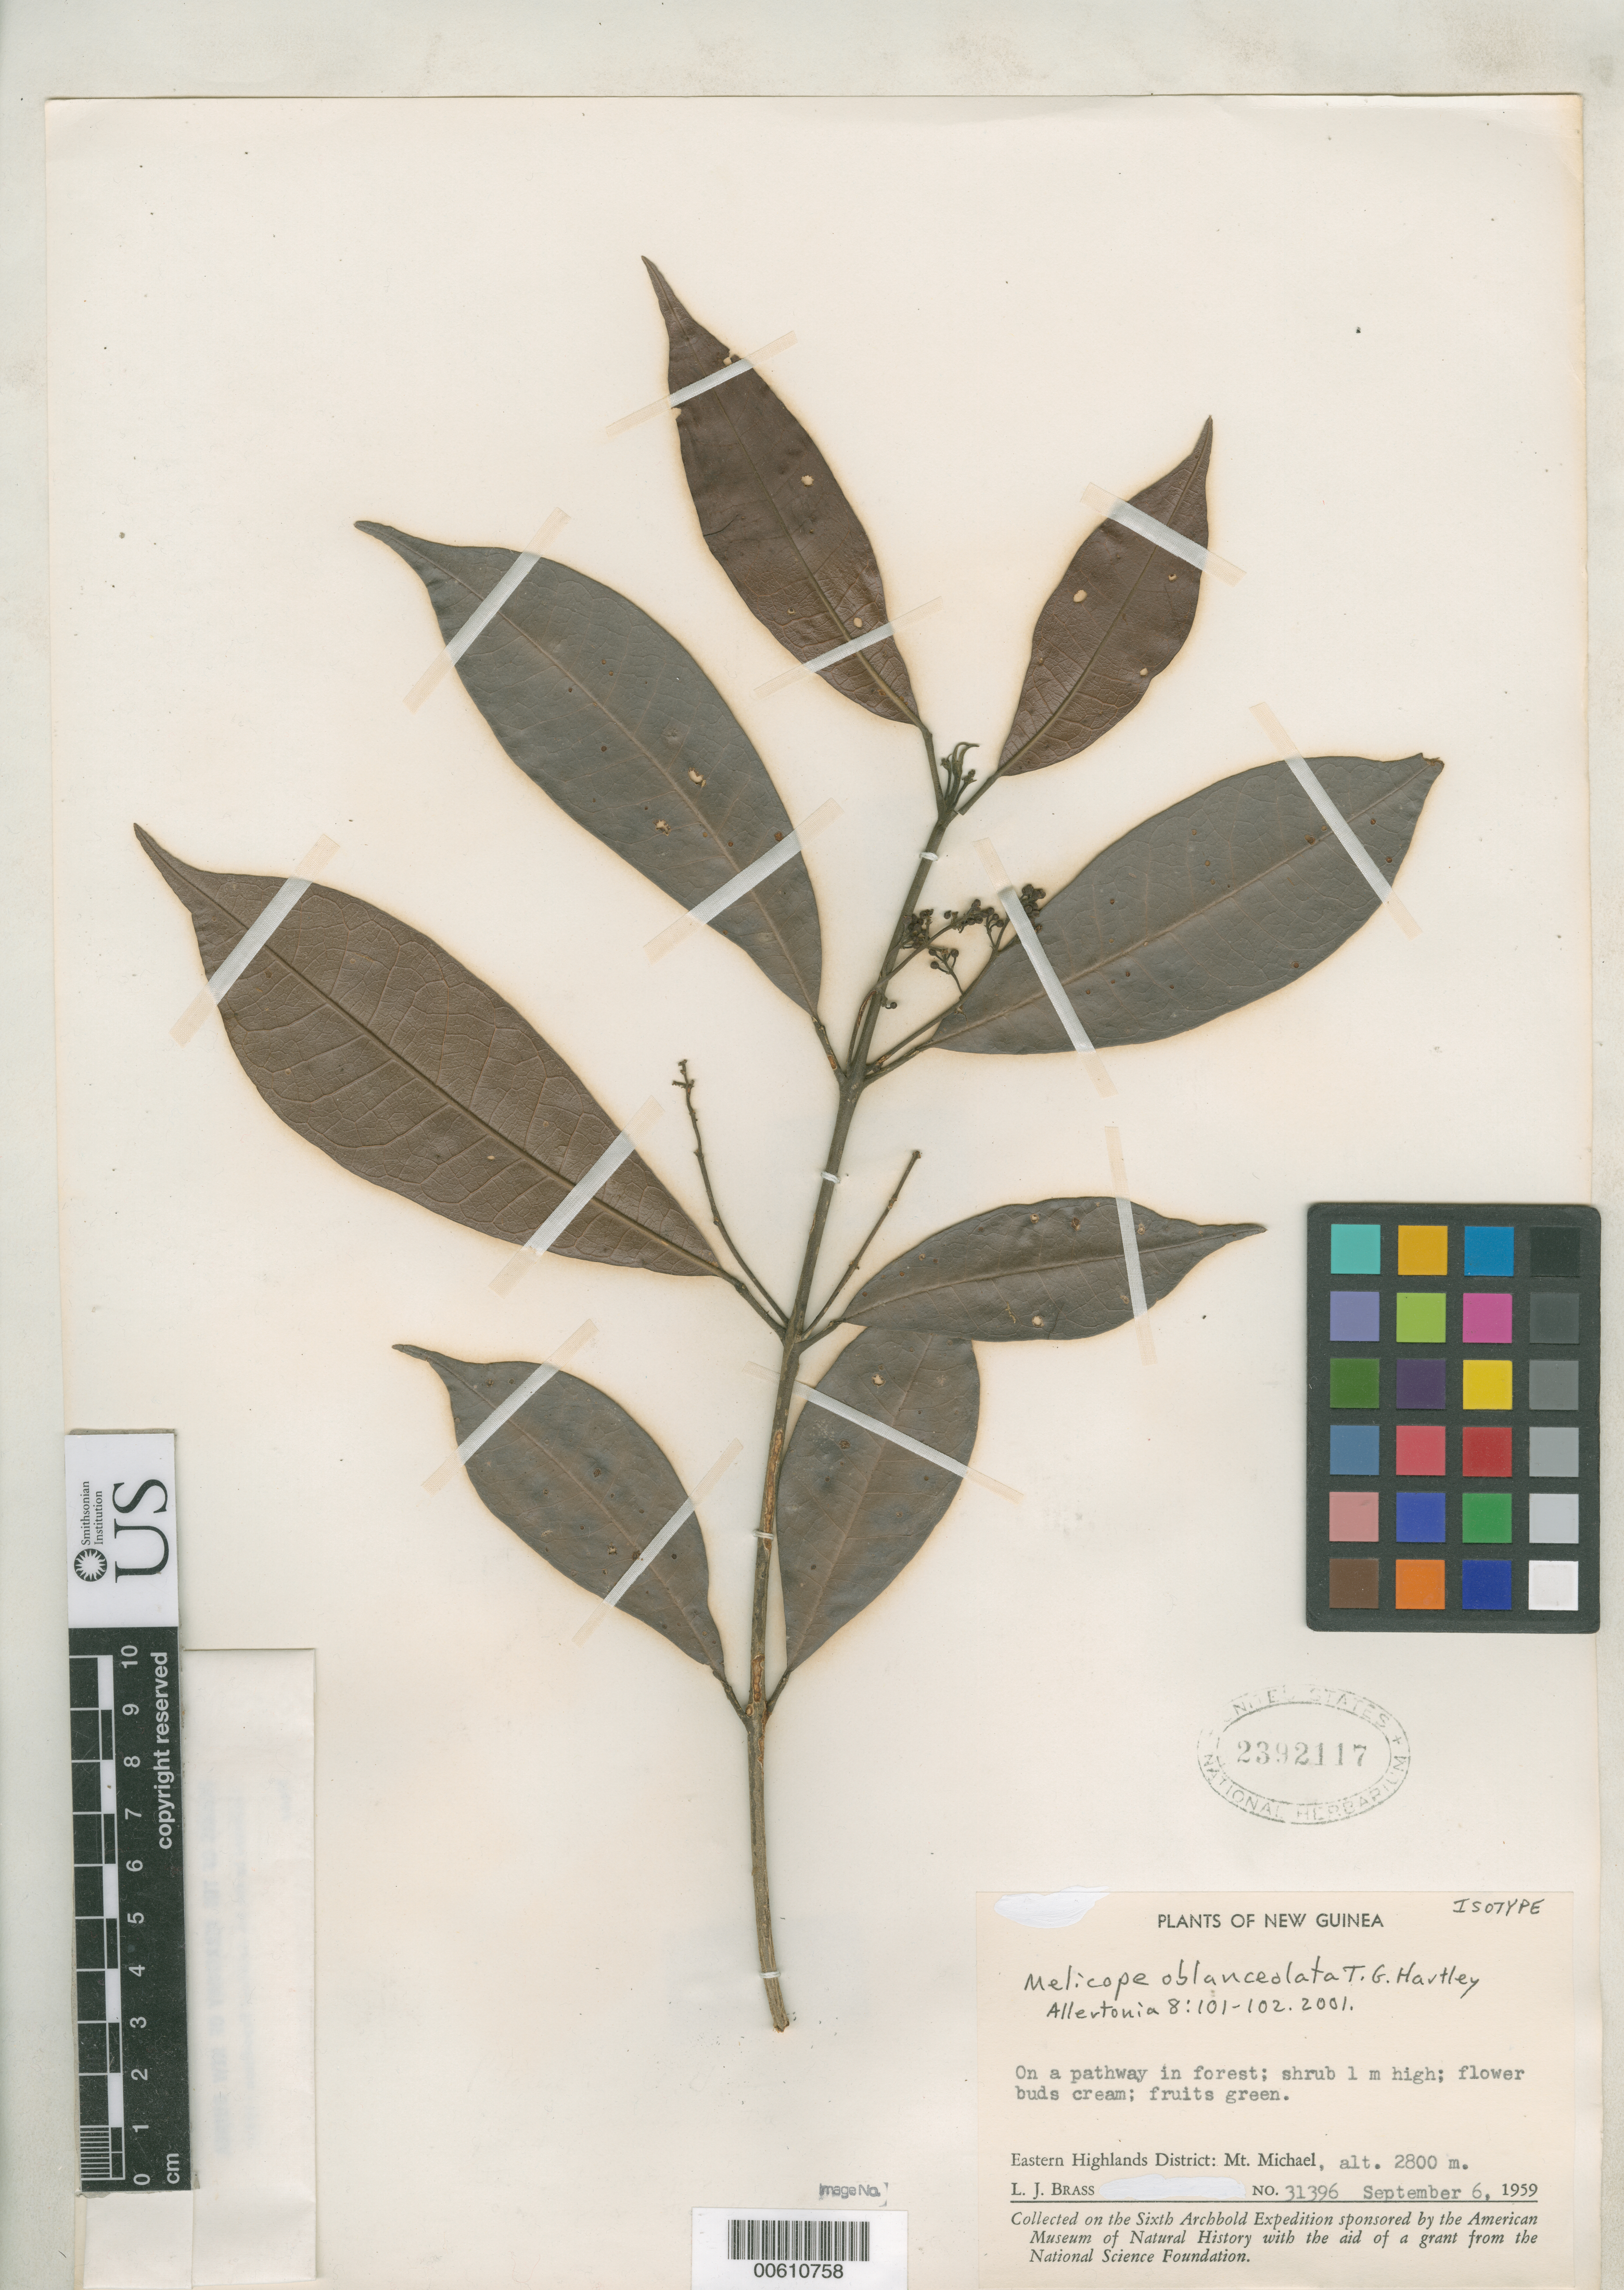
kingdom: Plantae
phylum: Tracheophyta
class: Magnoliopsida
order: Sapindales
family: Rutaceae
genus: Melicope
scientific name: Melicope oblanceolata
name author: T.G. Hartley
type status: Isotype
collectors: L. J. Brass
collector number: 31396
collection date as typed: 06 Sep 1959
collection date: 1959-09-06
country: Papua New Guinea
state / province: Eastern Highlands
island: New Guinea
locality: Mt. Michael.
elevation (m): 2800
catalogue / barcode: US 2392117